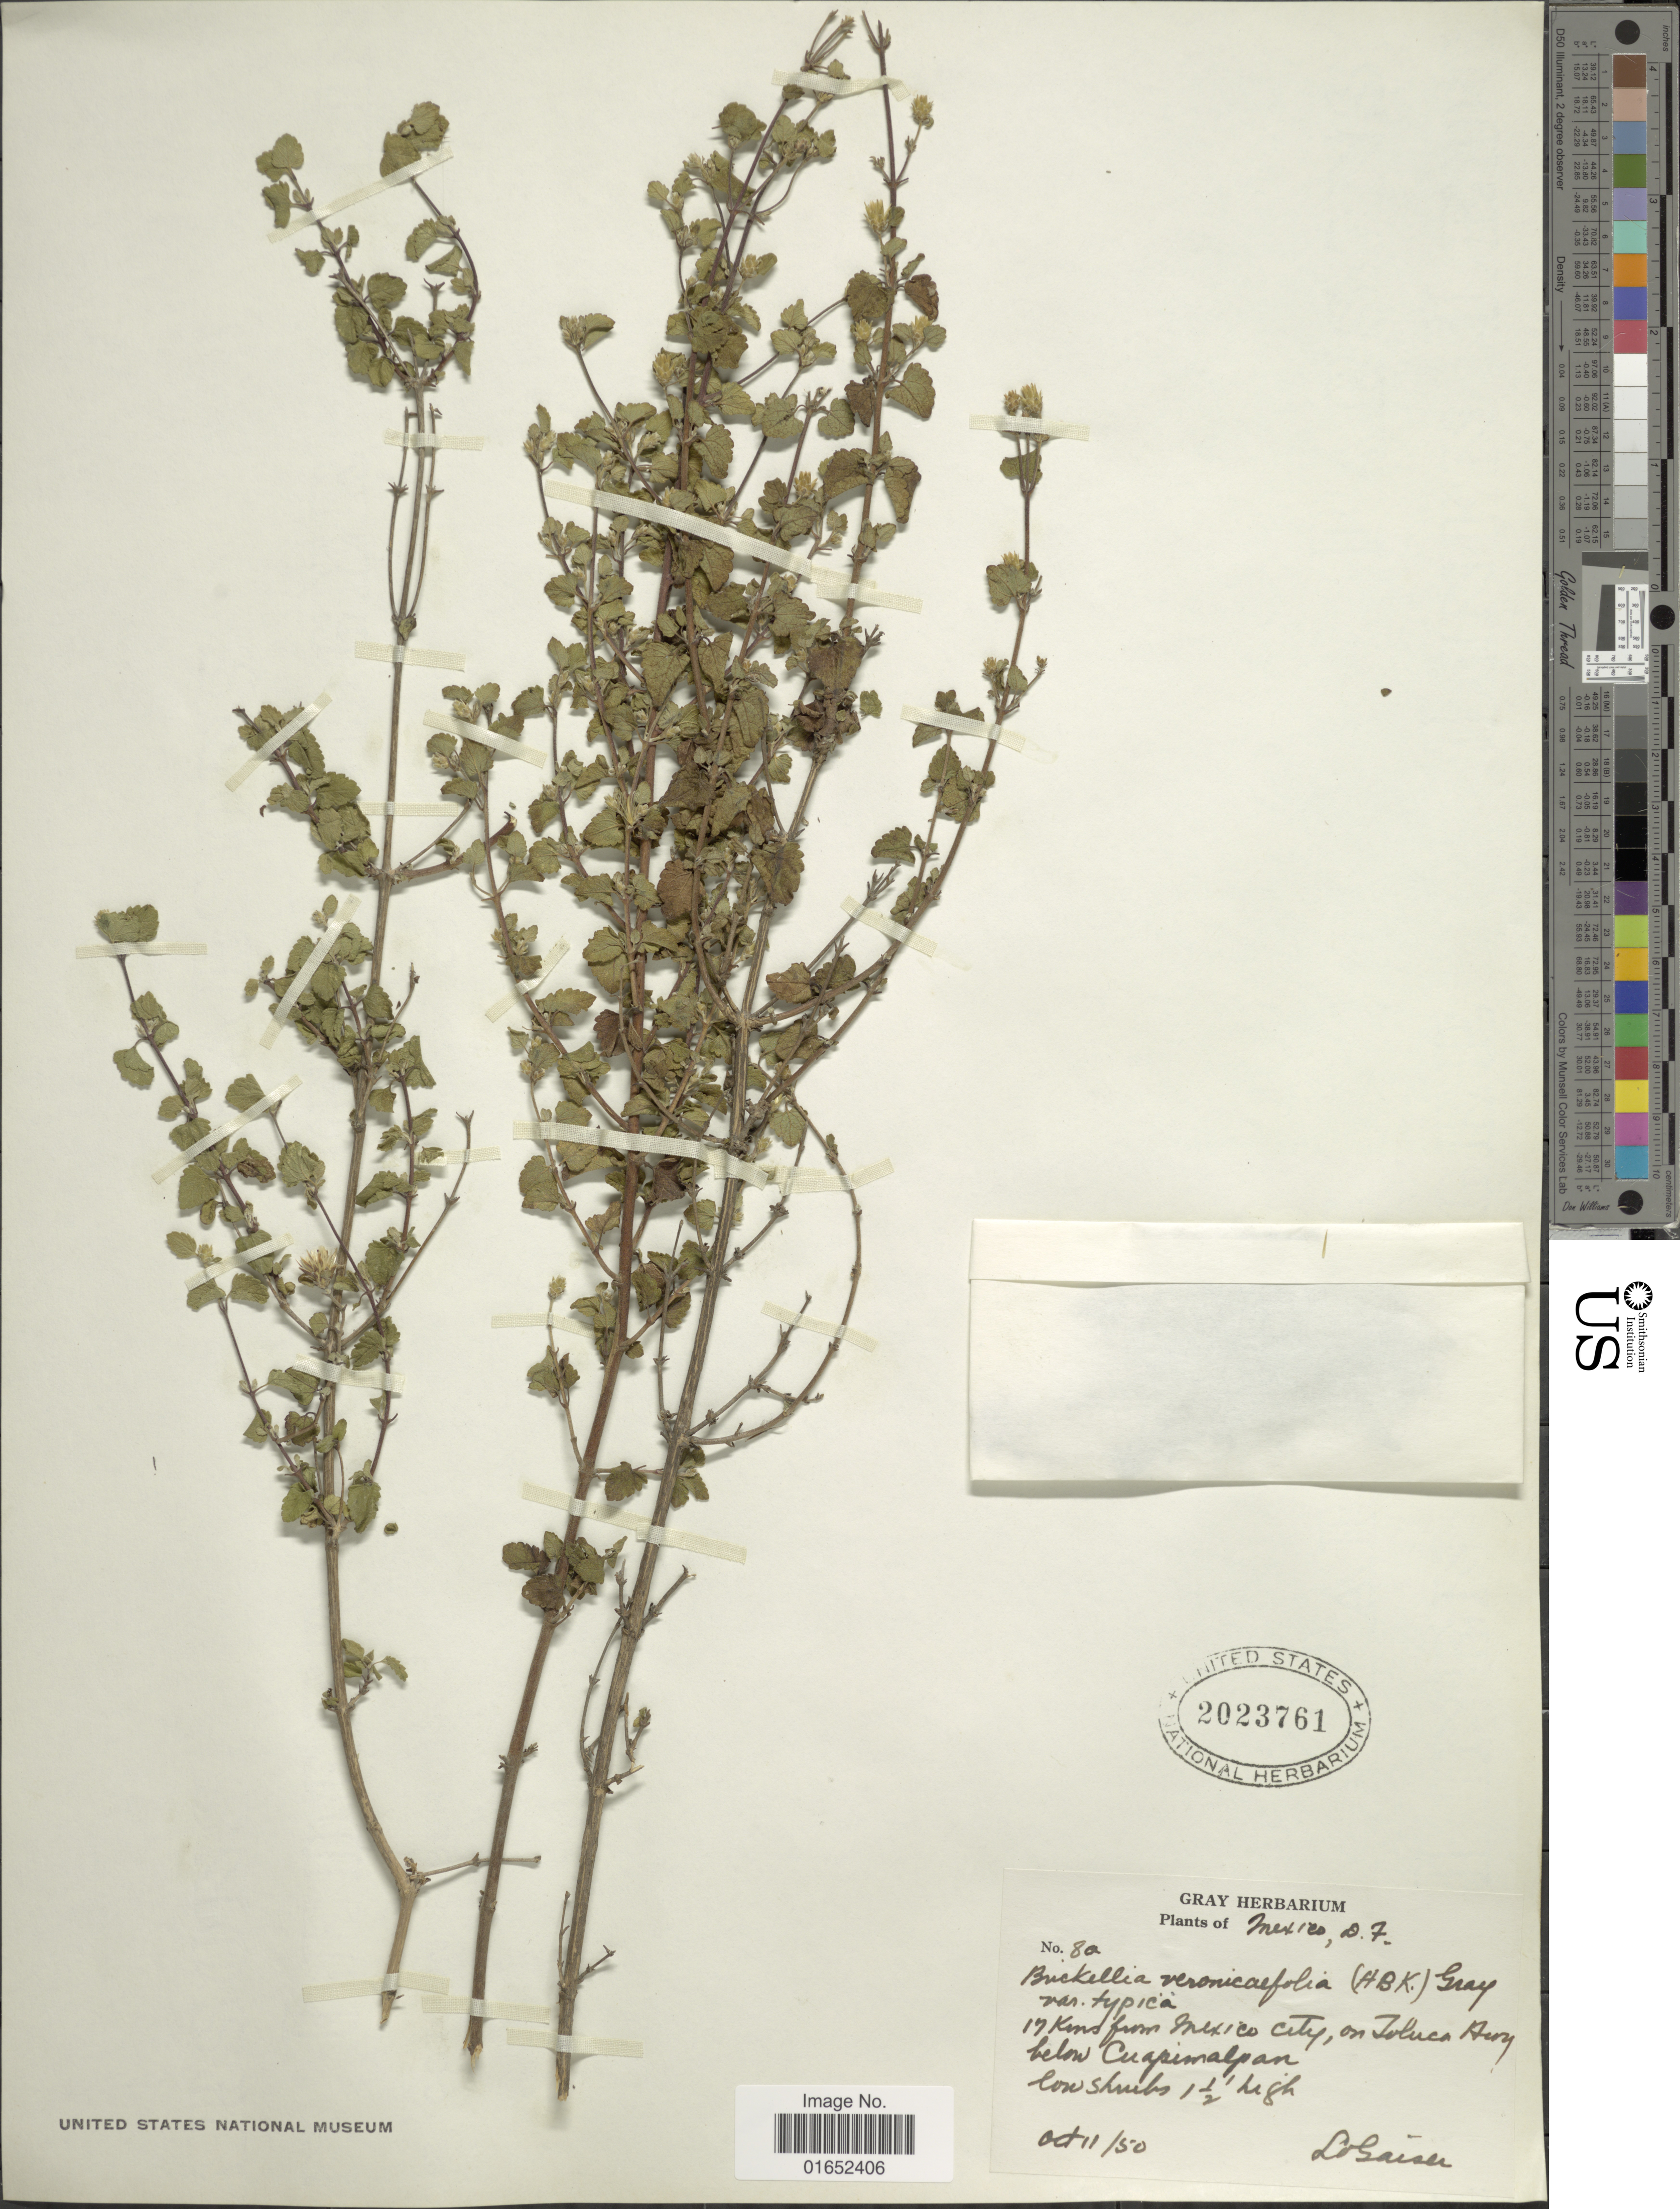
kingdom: Plantae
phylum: Tracheophyta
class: Magnoliopsida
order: Asterales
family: Asteraceae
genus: Brickellia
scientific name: Brickellia veronicaefolia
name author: (Kunth) A. Gray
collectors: L. Gaiser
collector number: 80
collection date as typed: Transcribed d/m/y: 11/10/50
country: Mexico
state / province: Distrito Federal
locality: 17 Kms from Mexico City, on Toluca Hwy below Cuapimalpan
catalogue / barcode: US 2023761